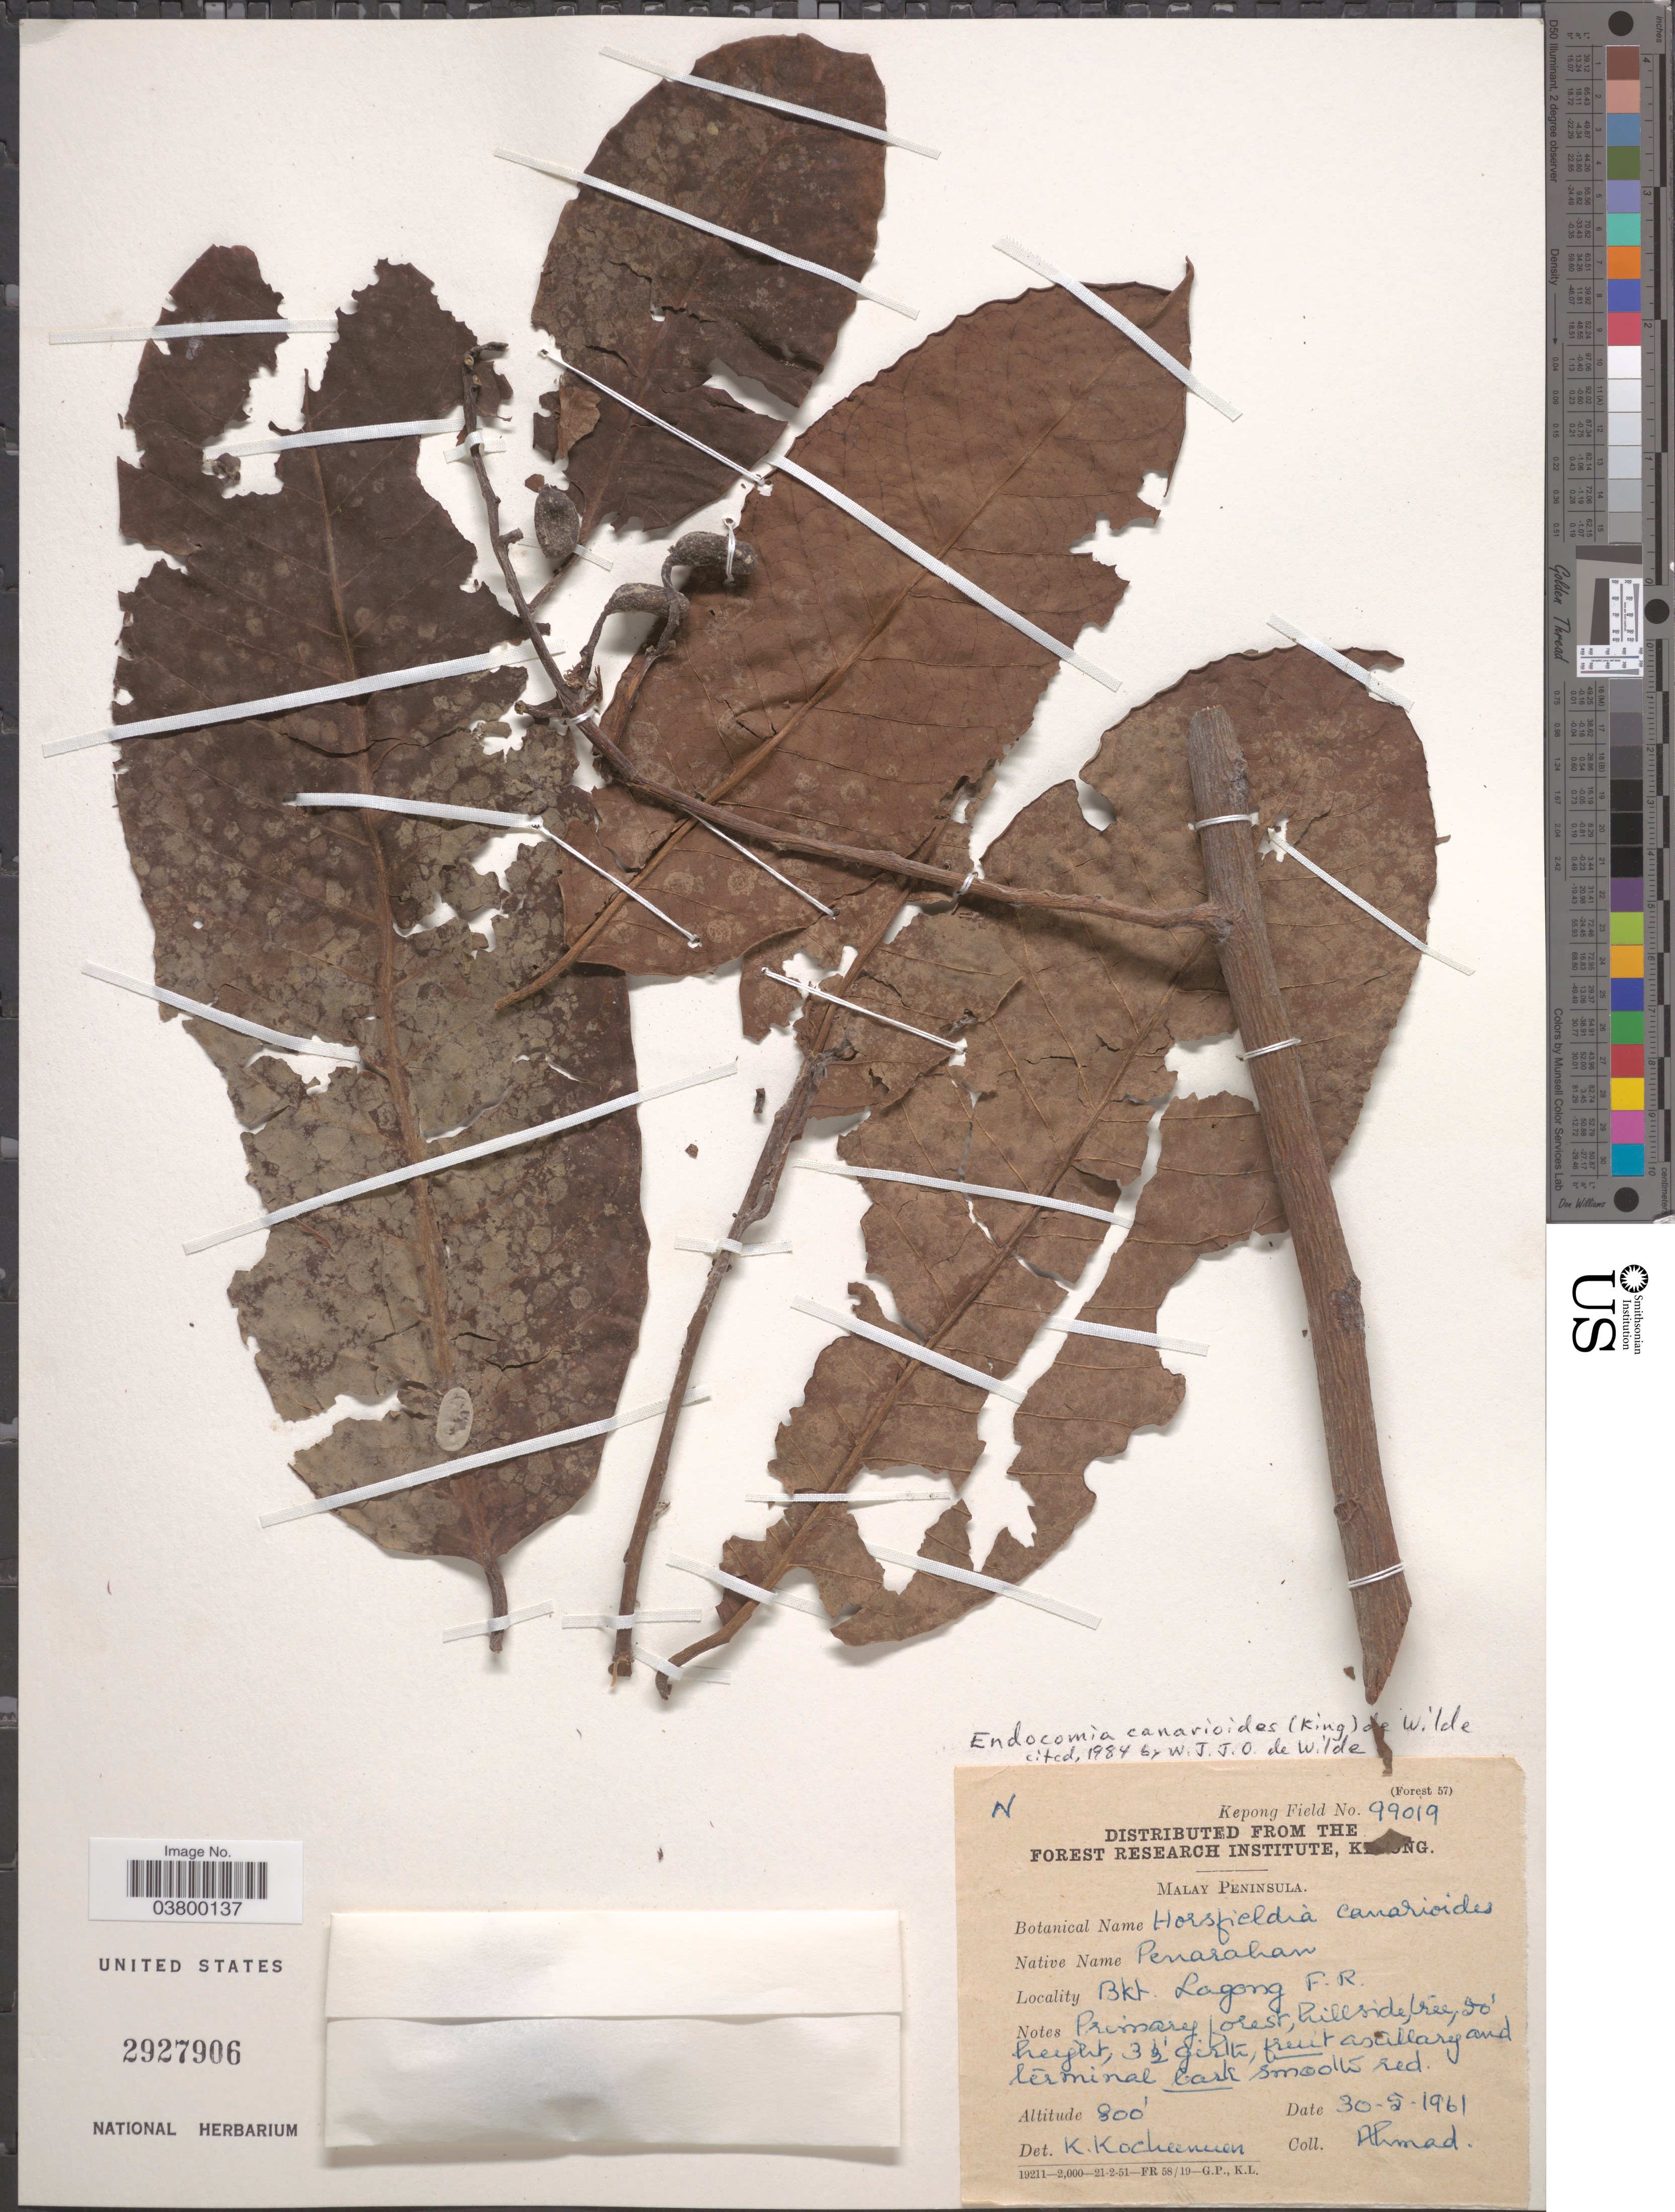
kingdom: Plantae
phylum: Tracheophyta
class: Magnoliopsida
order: Magnoliales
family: Myristicaceae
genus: Endocomia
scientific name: Endocomia canarioides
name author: (King) W.J. de Wilde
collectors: -. Ahmad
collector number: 99019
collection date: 1961-05-30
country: Malaysia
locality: Malay Peninsula. Bkt. Lagong F. R. Hillside.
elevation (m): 244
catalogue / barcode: US 2927906